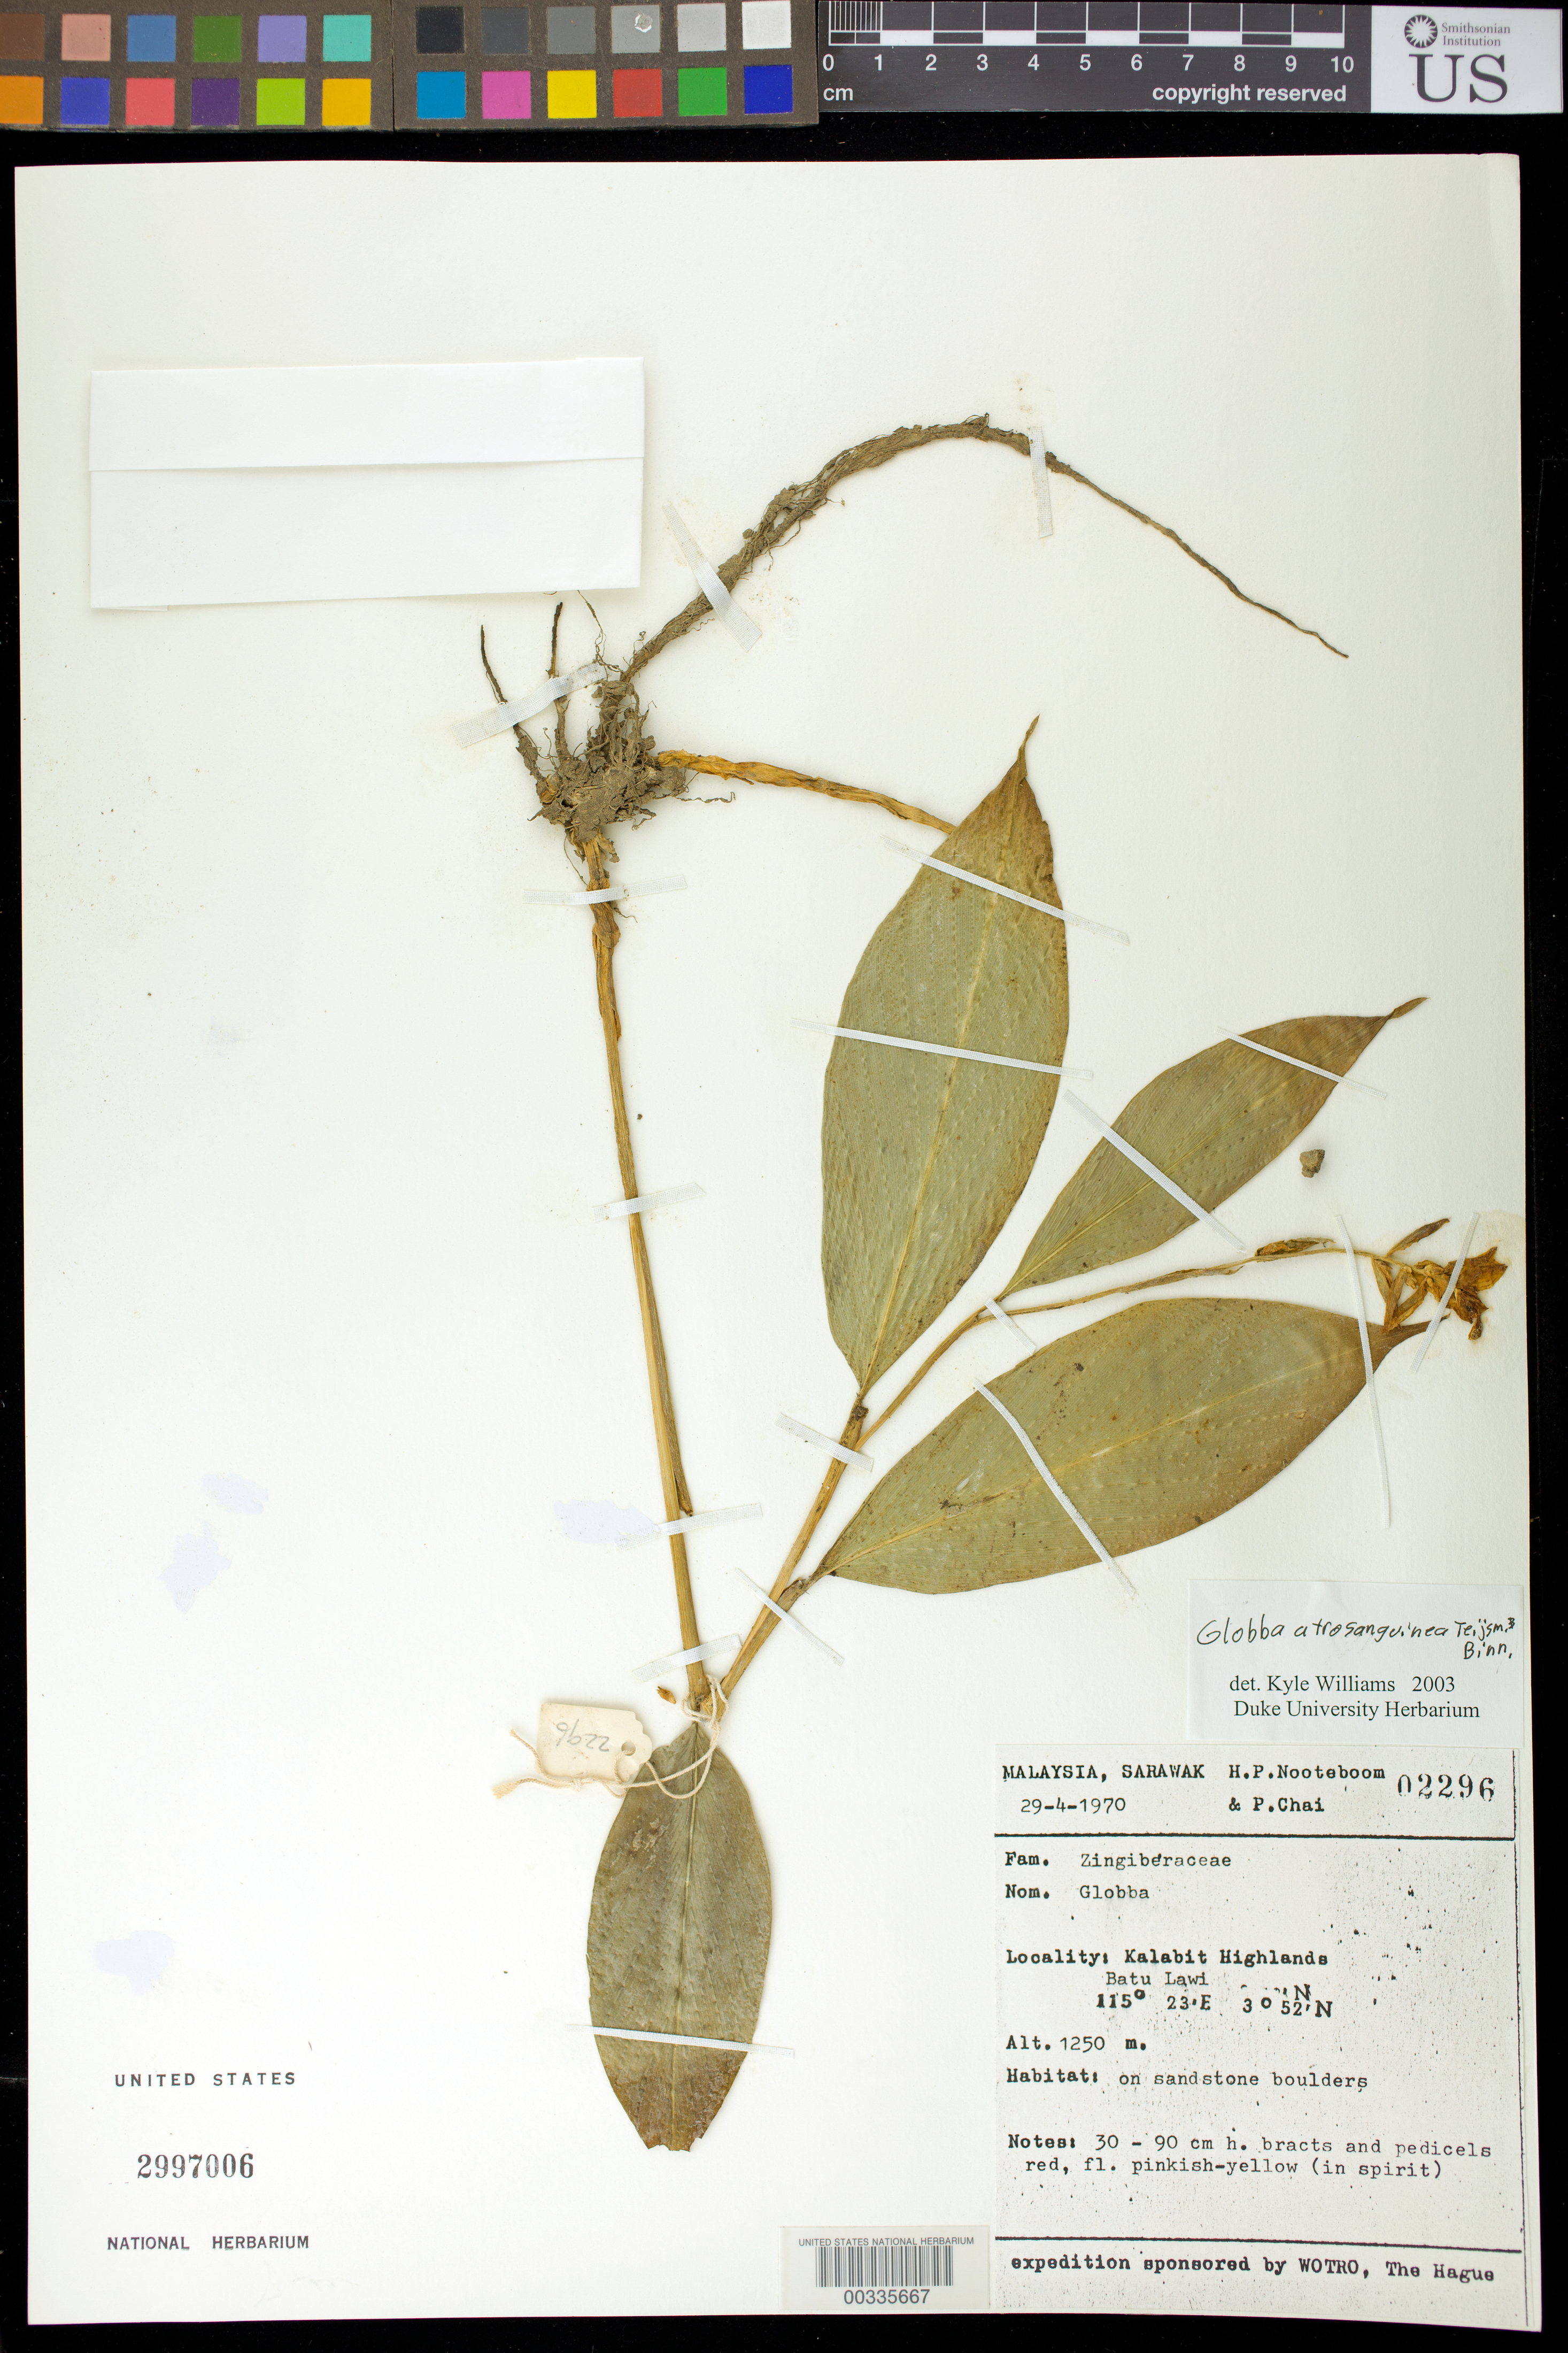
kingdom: Plantae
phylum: Tracheophyta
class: Liliopsida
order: Zingiberales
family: Zingiberaceae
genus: Globba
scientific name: Globba atrosanguinea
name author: Teijsm. & Binn.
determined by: Williams, K. J.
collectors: H. P. Nooteboom & P. Chai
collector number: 02296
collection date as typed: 29 Apr 1970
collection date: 1970-04-29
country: Malaysia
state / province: Sarawak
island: Borneo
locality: Kalabit highlands, batu lawi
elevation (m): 1250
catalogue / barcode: US 2997006